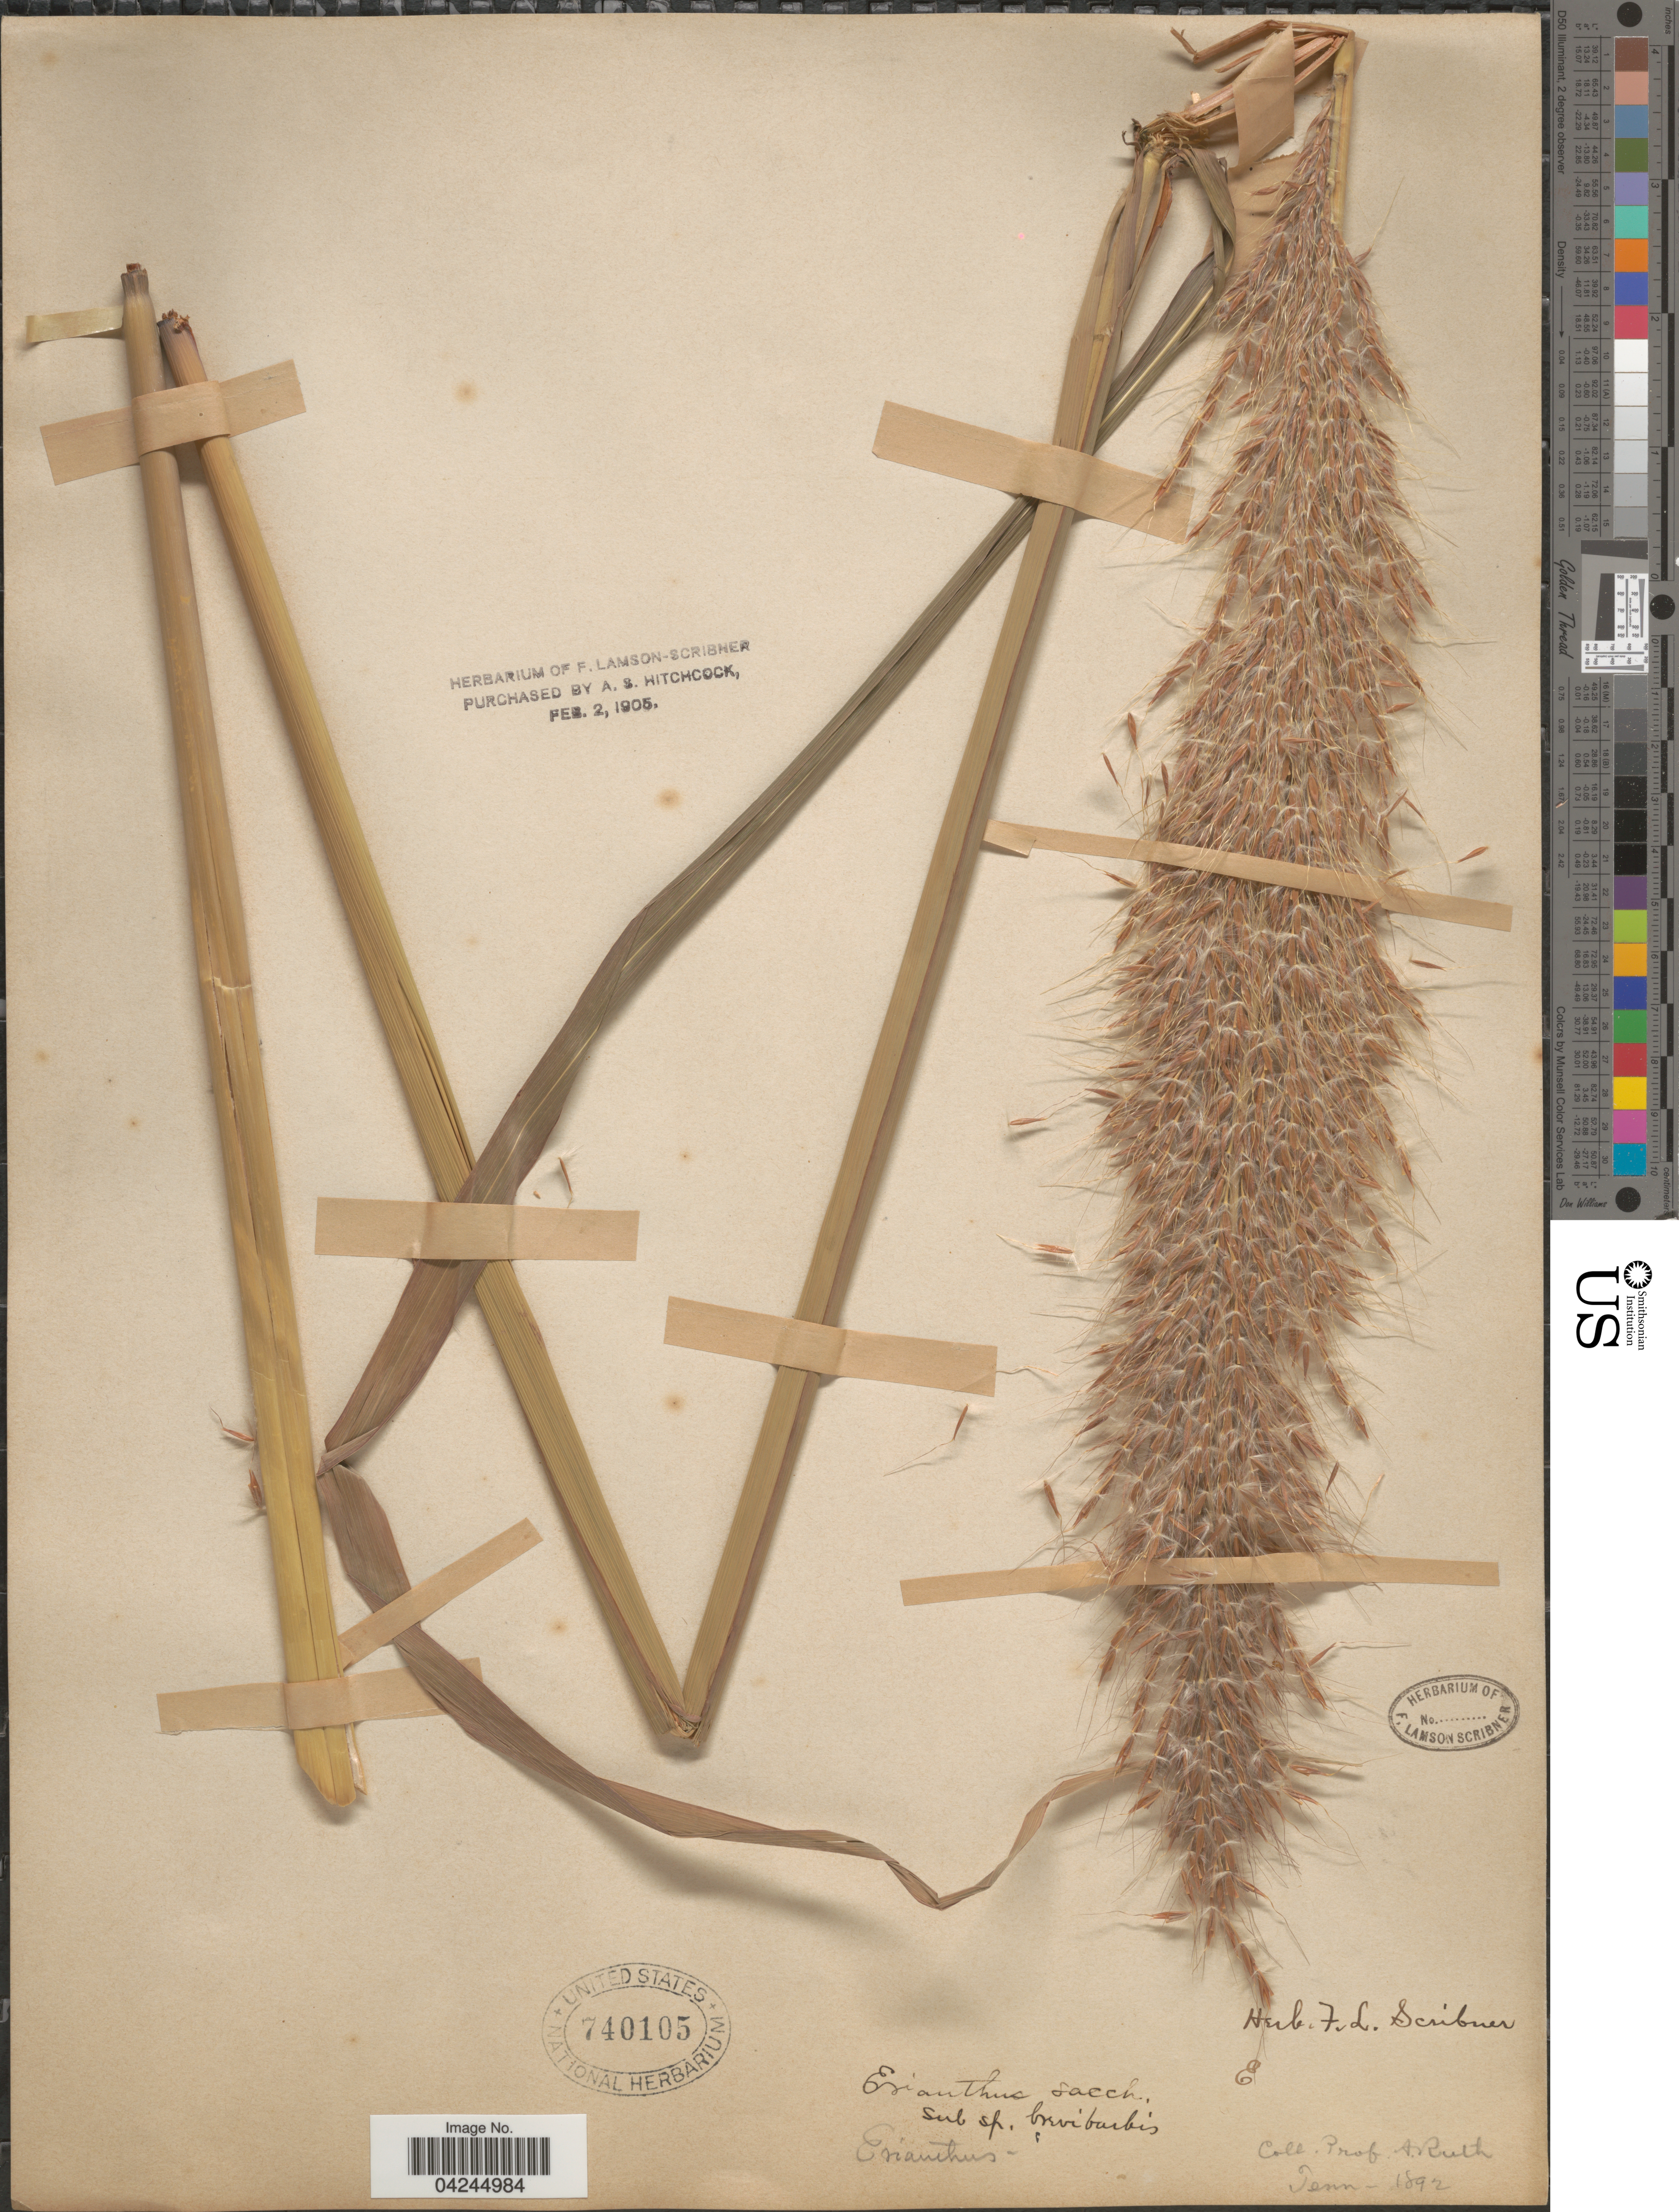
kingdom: Plantae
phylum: Tracheophyta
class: Liliopsida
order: Poales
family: Poaceae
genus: Erianthus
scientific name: Erianthus brevibarbis var. contortus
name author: (Elliott) D.B. Ward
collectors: A. Ruth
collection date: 1892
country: United States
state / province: Tennessee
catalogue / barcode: US 740105